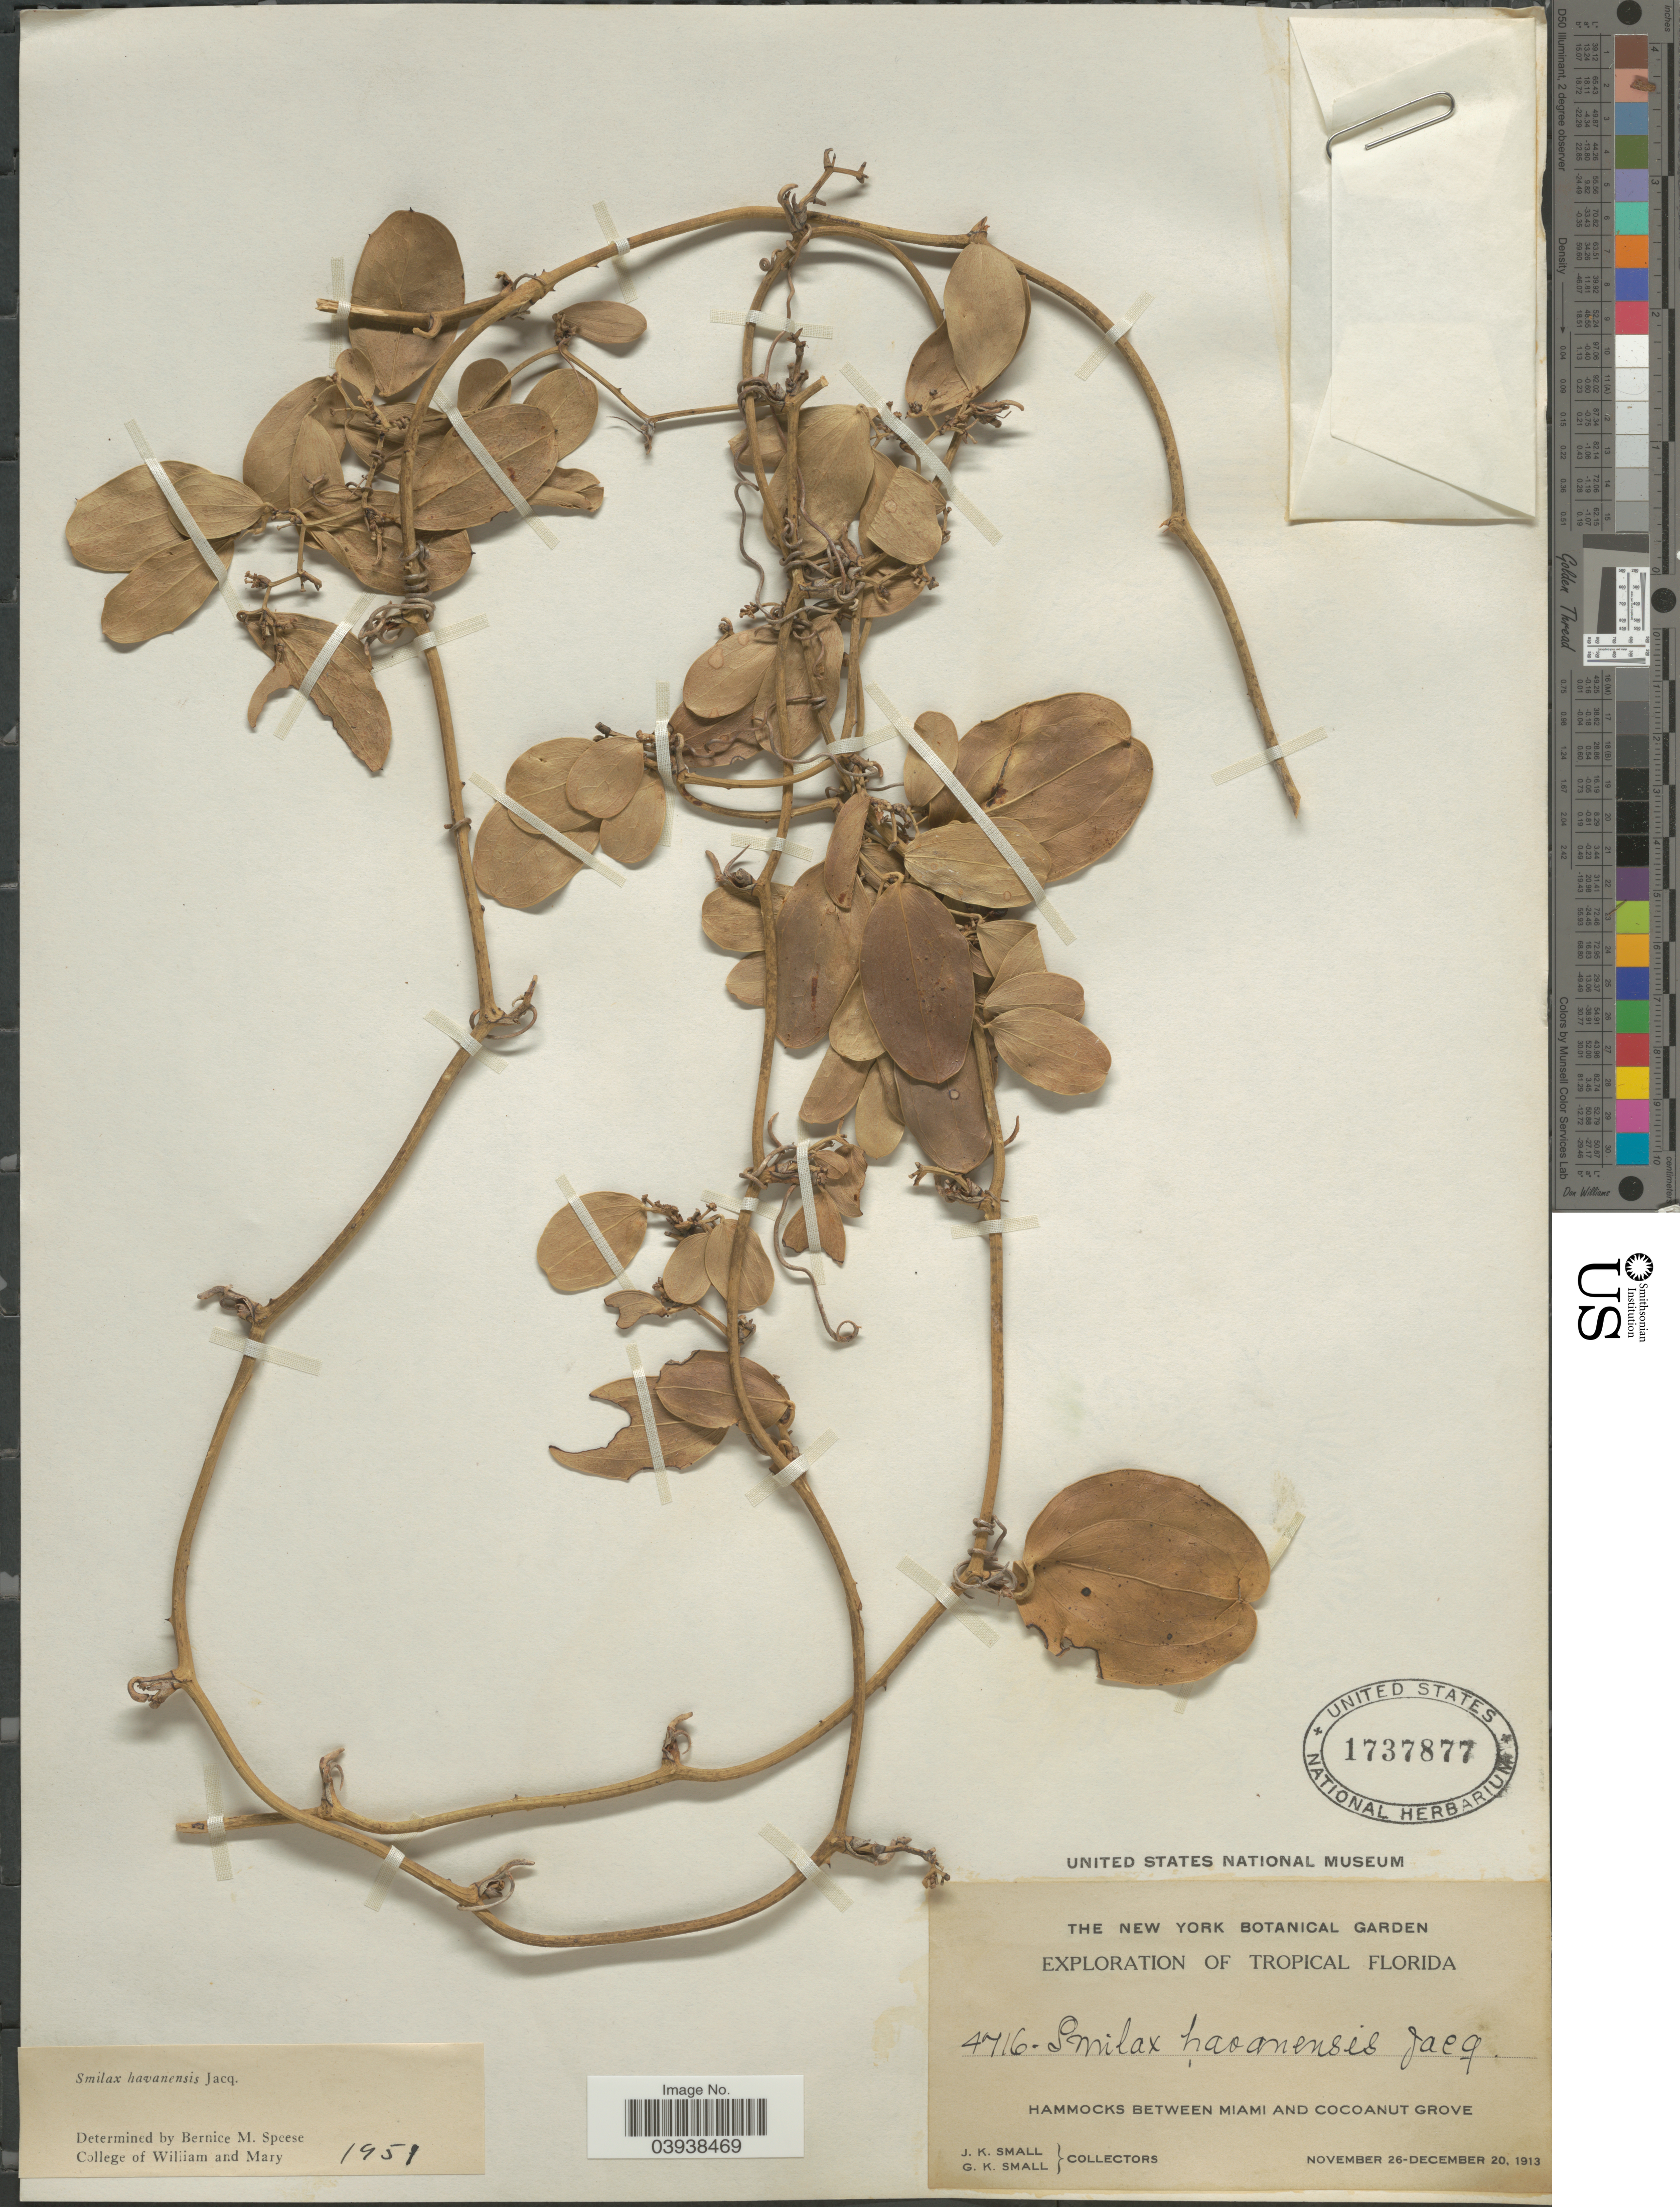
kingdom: Plantae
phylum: Tracheophyta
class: Liliopsida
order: Liliales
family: Smilacaceae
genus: Smilax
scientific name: Smilax havanensis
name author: Jacq.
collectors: J. K. Small & G. K. Small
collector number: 4716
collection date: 1913-11-26/1913-12-20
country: United States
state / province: Florida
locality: Hammocks between Miami and Cocoanut Grove.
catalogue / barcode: US 1737877